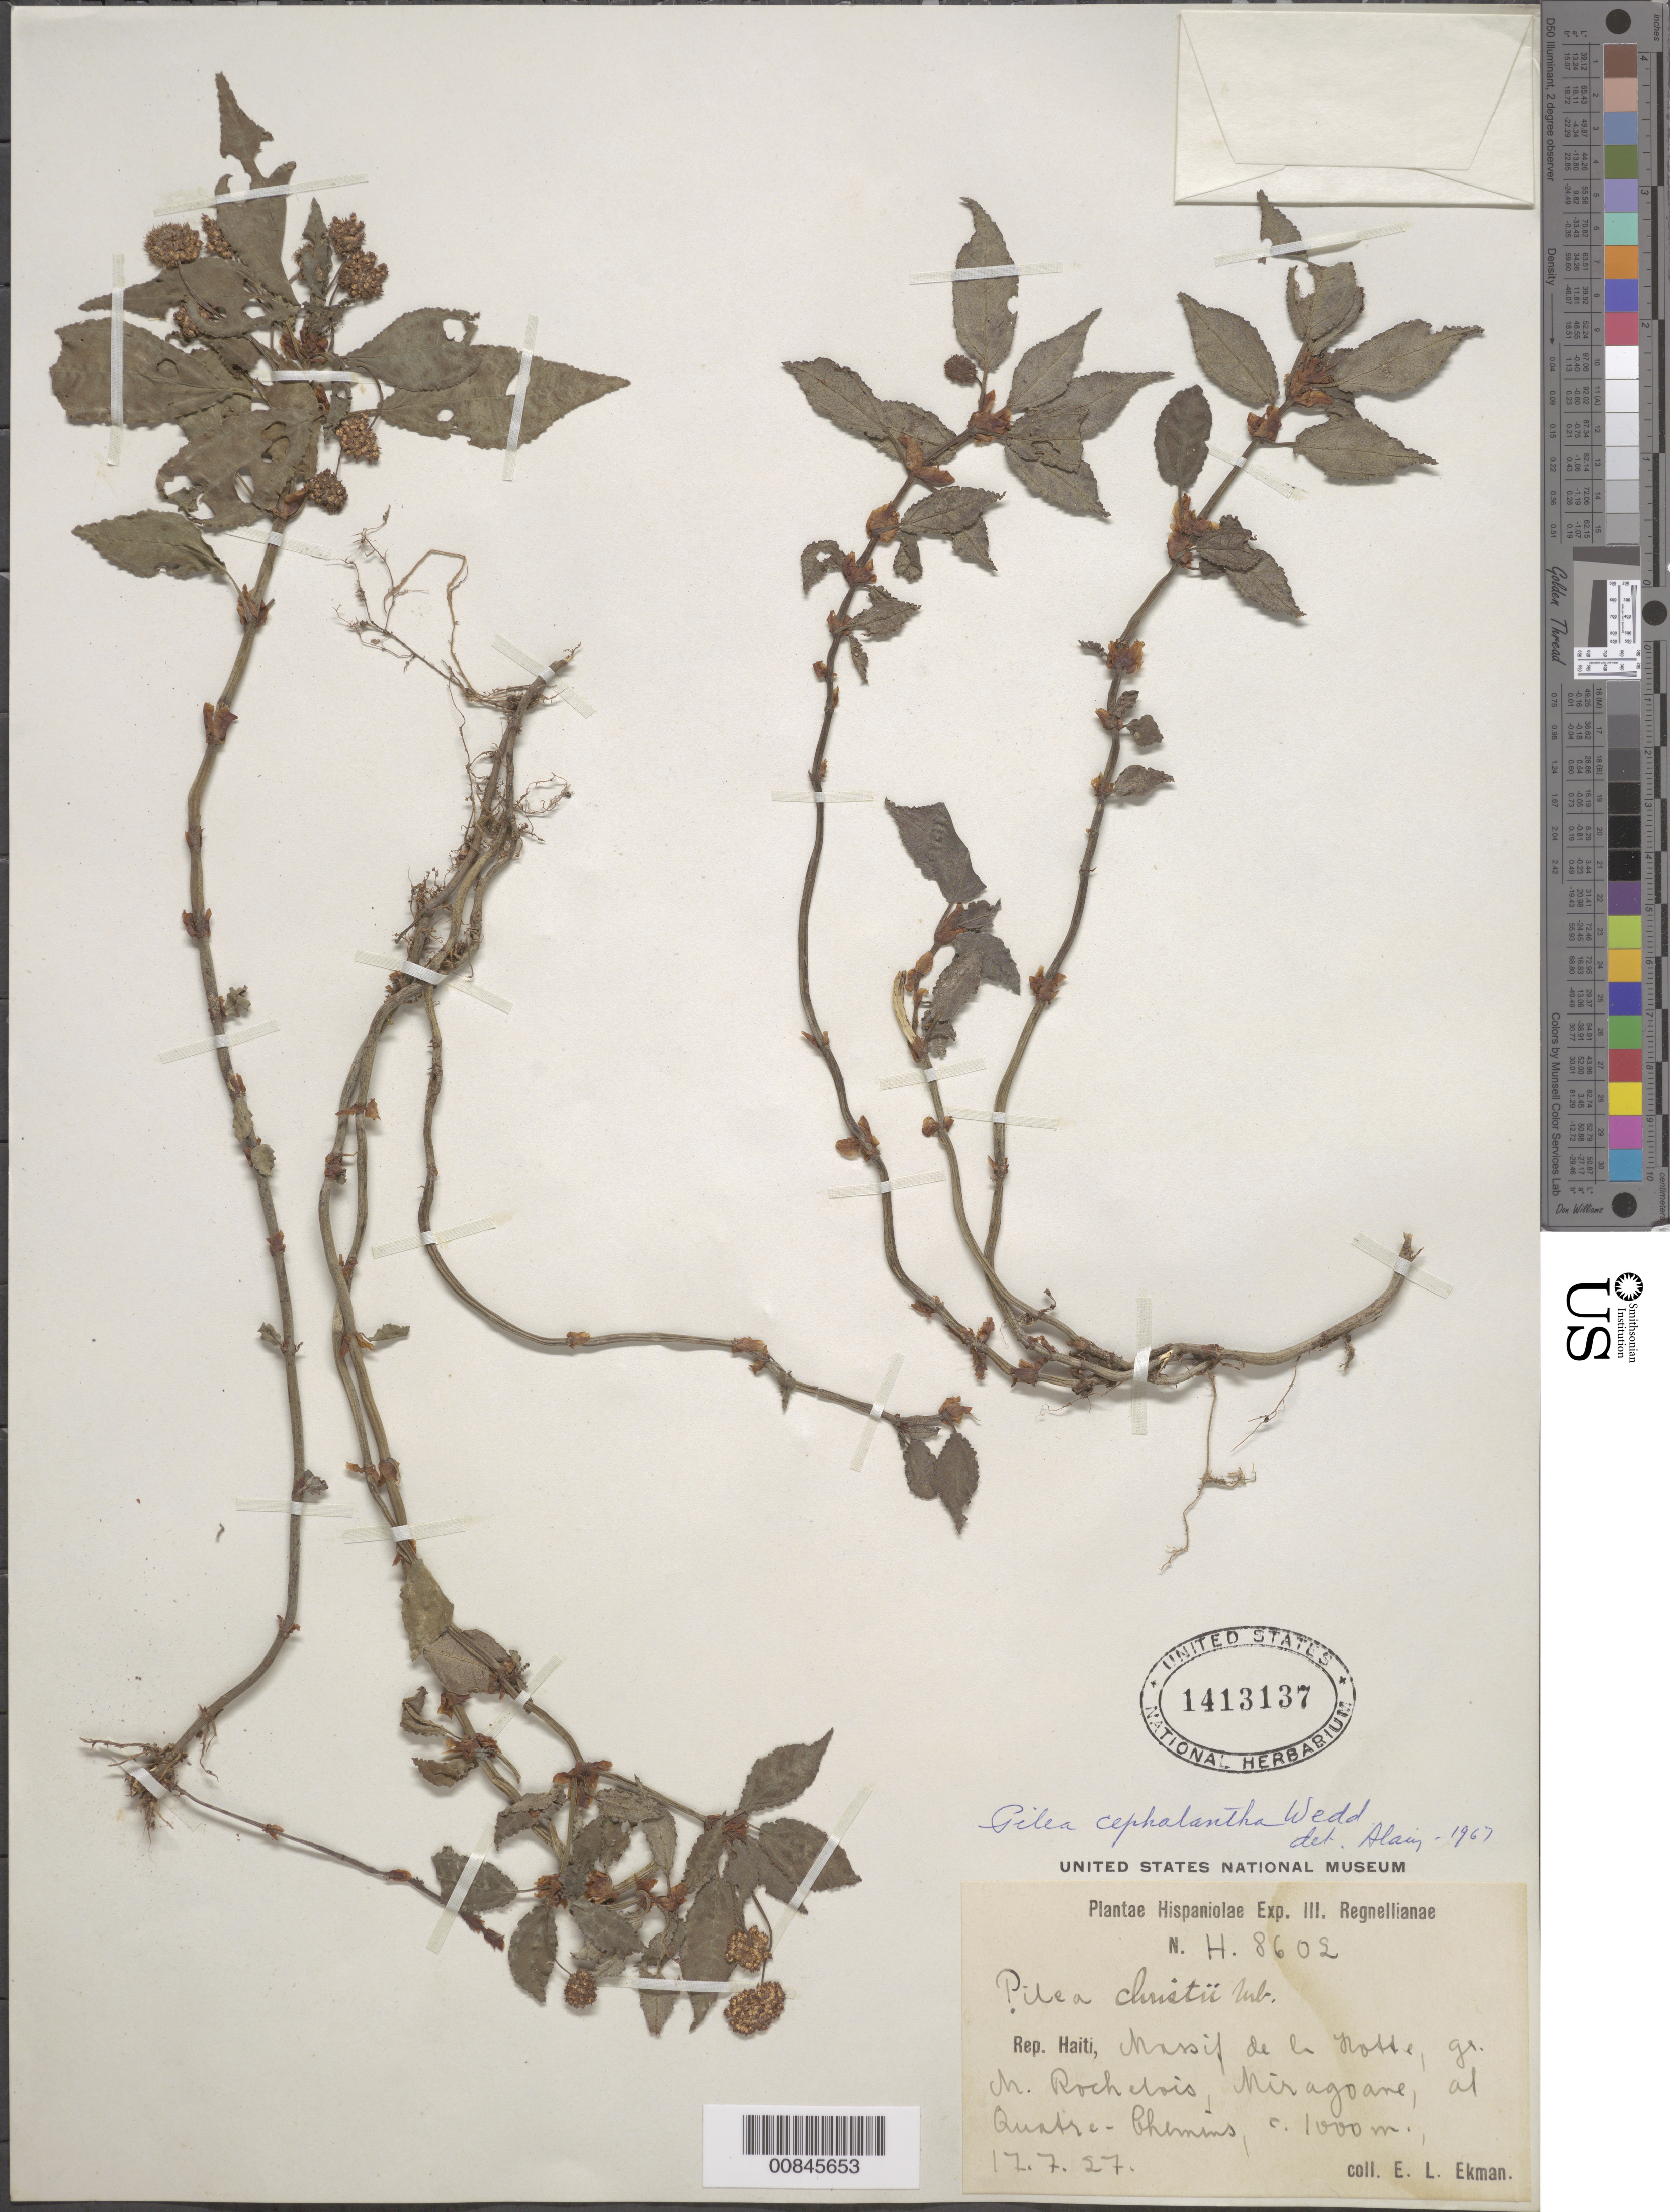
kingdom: Plantae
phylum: Tracheophyta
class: Magnoliopsida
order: Rosales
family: Urticaceae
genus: Pilea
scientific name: Pilea cephalantha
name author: Wedd.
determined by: Liogier, Alain H.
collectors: E. L. Ekman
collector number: H 8602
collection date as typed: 17 Jul 1927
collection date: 1927-07-17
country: Haiti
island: Hispaniola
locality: Massif de la Hotte, gr. M. Rochelois, Miragoane, at Quatre Chemins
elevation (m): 1000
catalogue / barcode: US 1413137